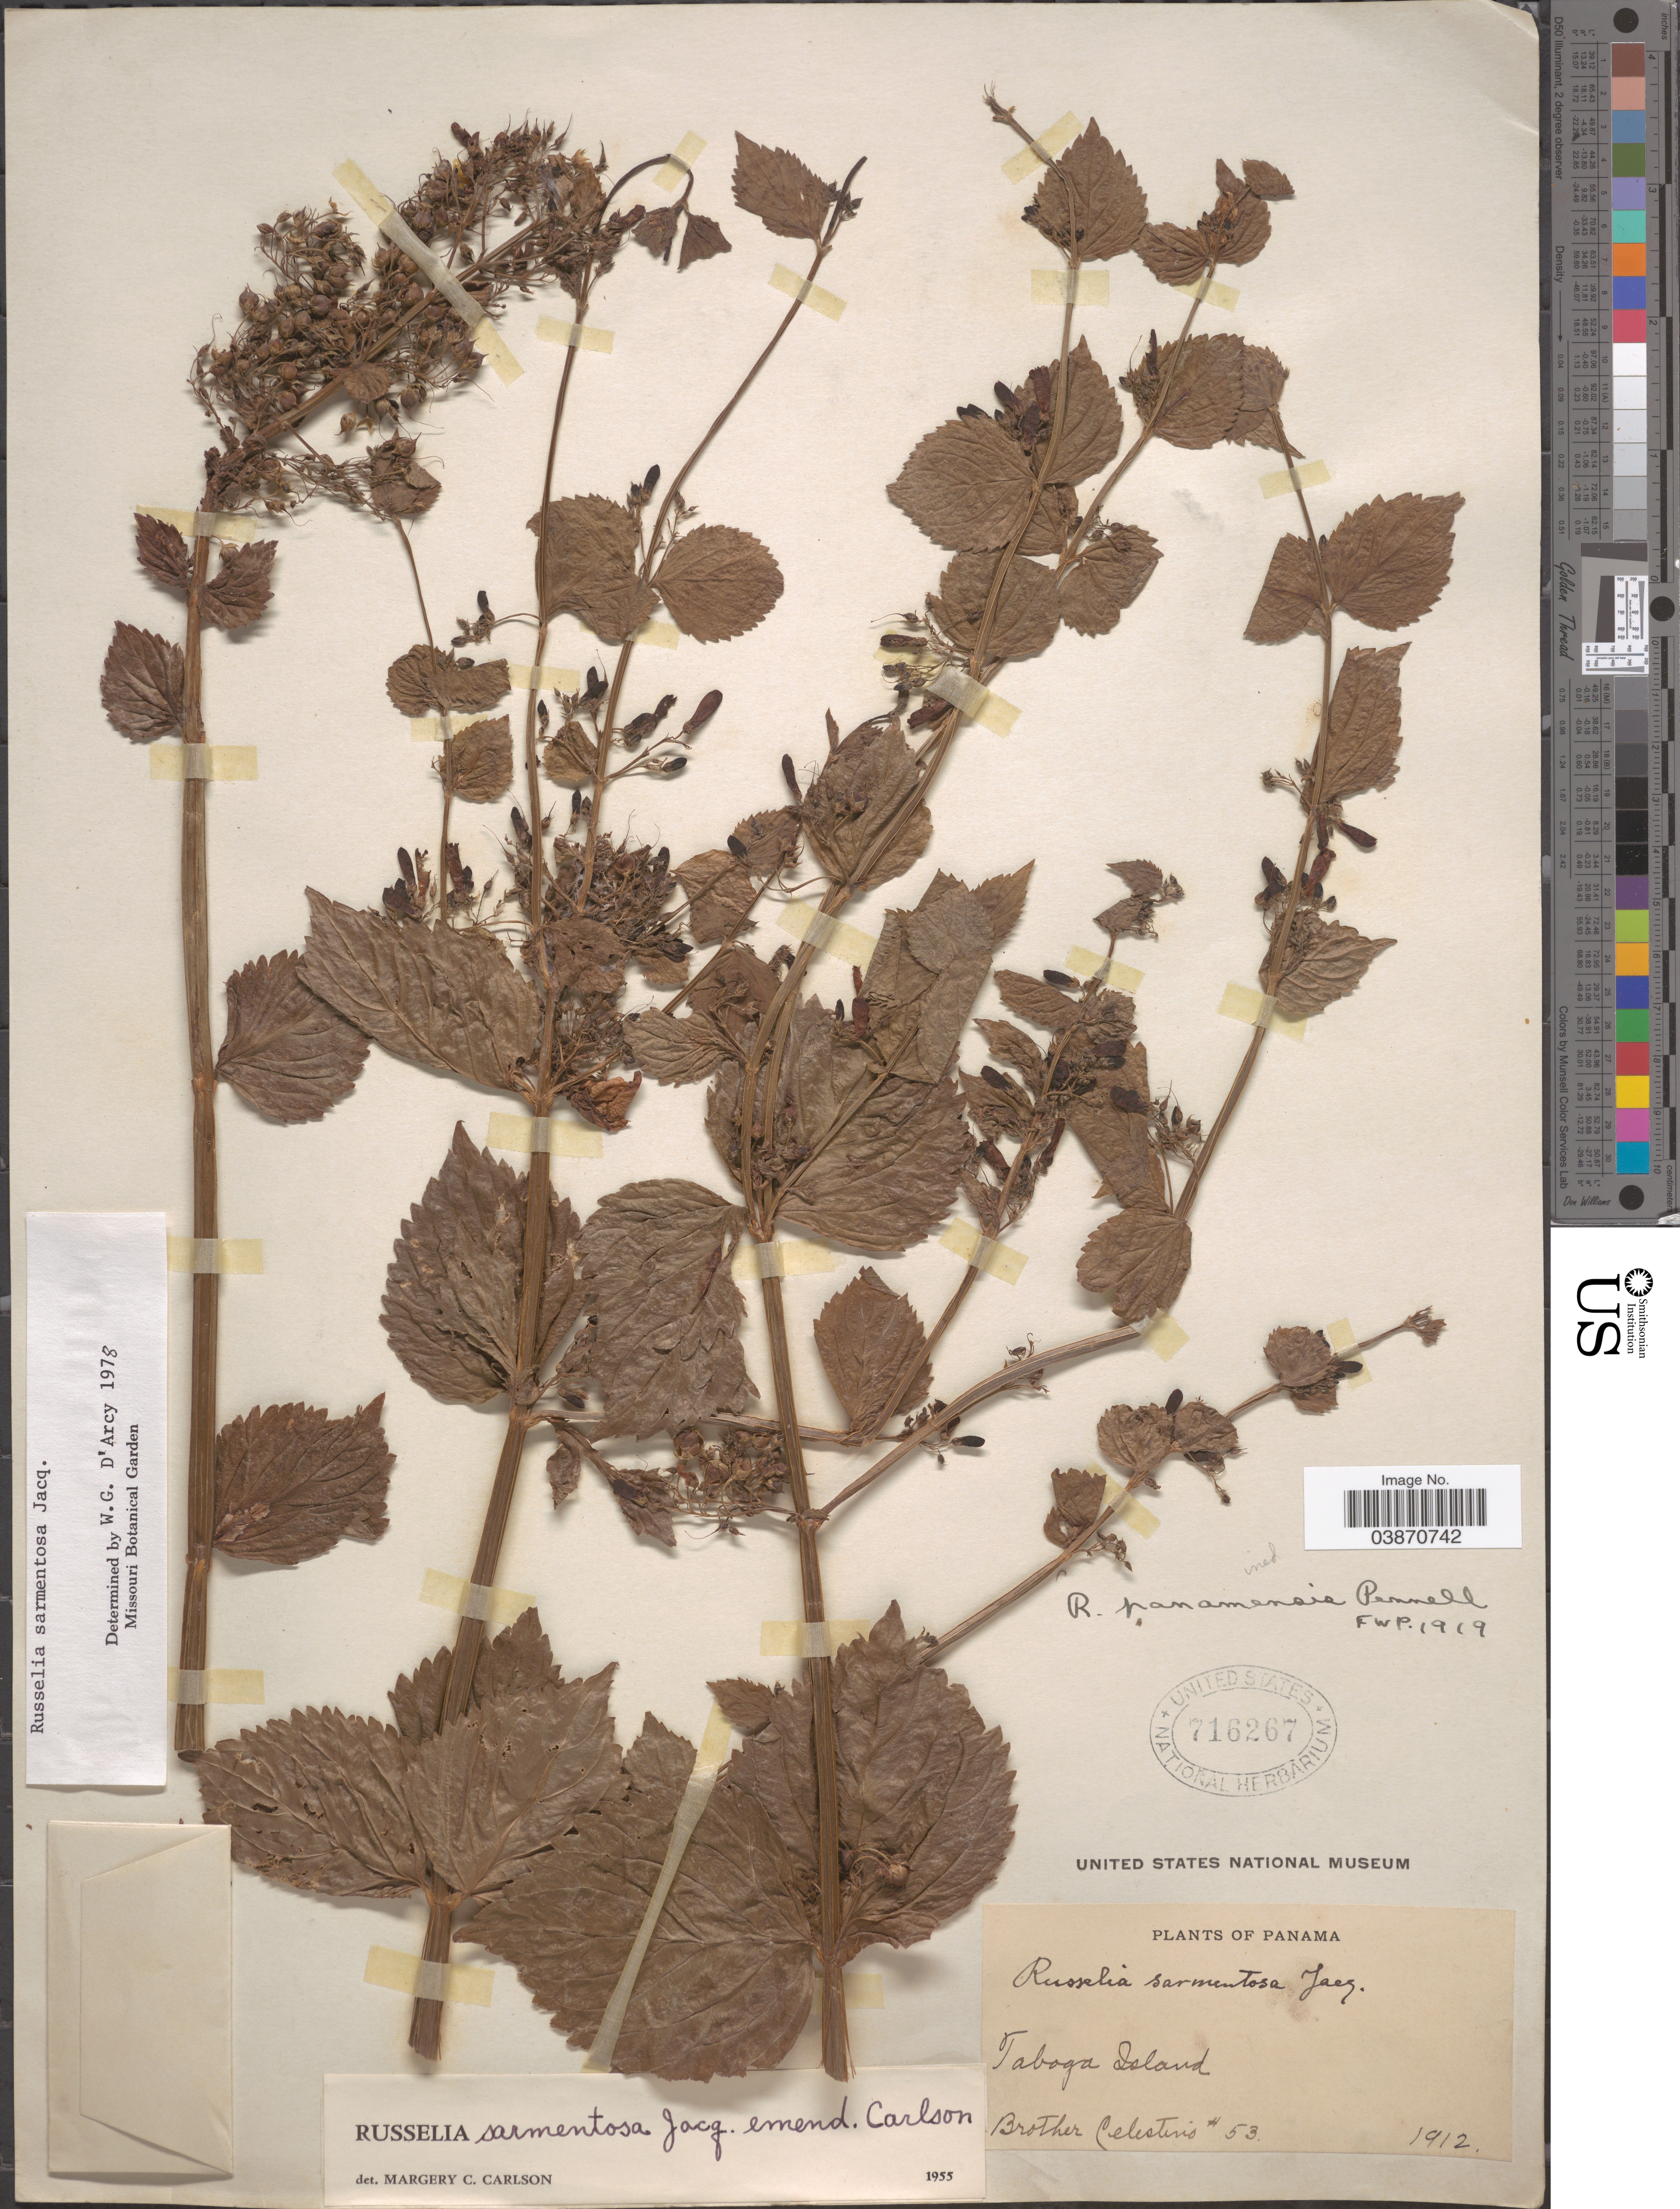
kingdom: Plantae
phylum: Tracheophyta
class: Magnoliopsida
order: Lamiales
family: Plantaginaceae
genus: Russelia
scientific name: Russelia sarmentosa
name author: Jacq.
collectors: B. Celestino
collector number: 53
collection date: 1912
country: Panama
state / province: Panamá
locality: Taboga Island.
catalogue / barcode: US 716267